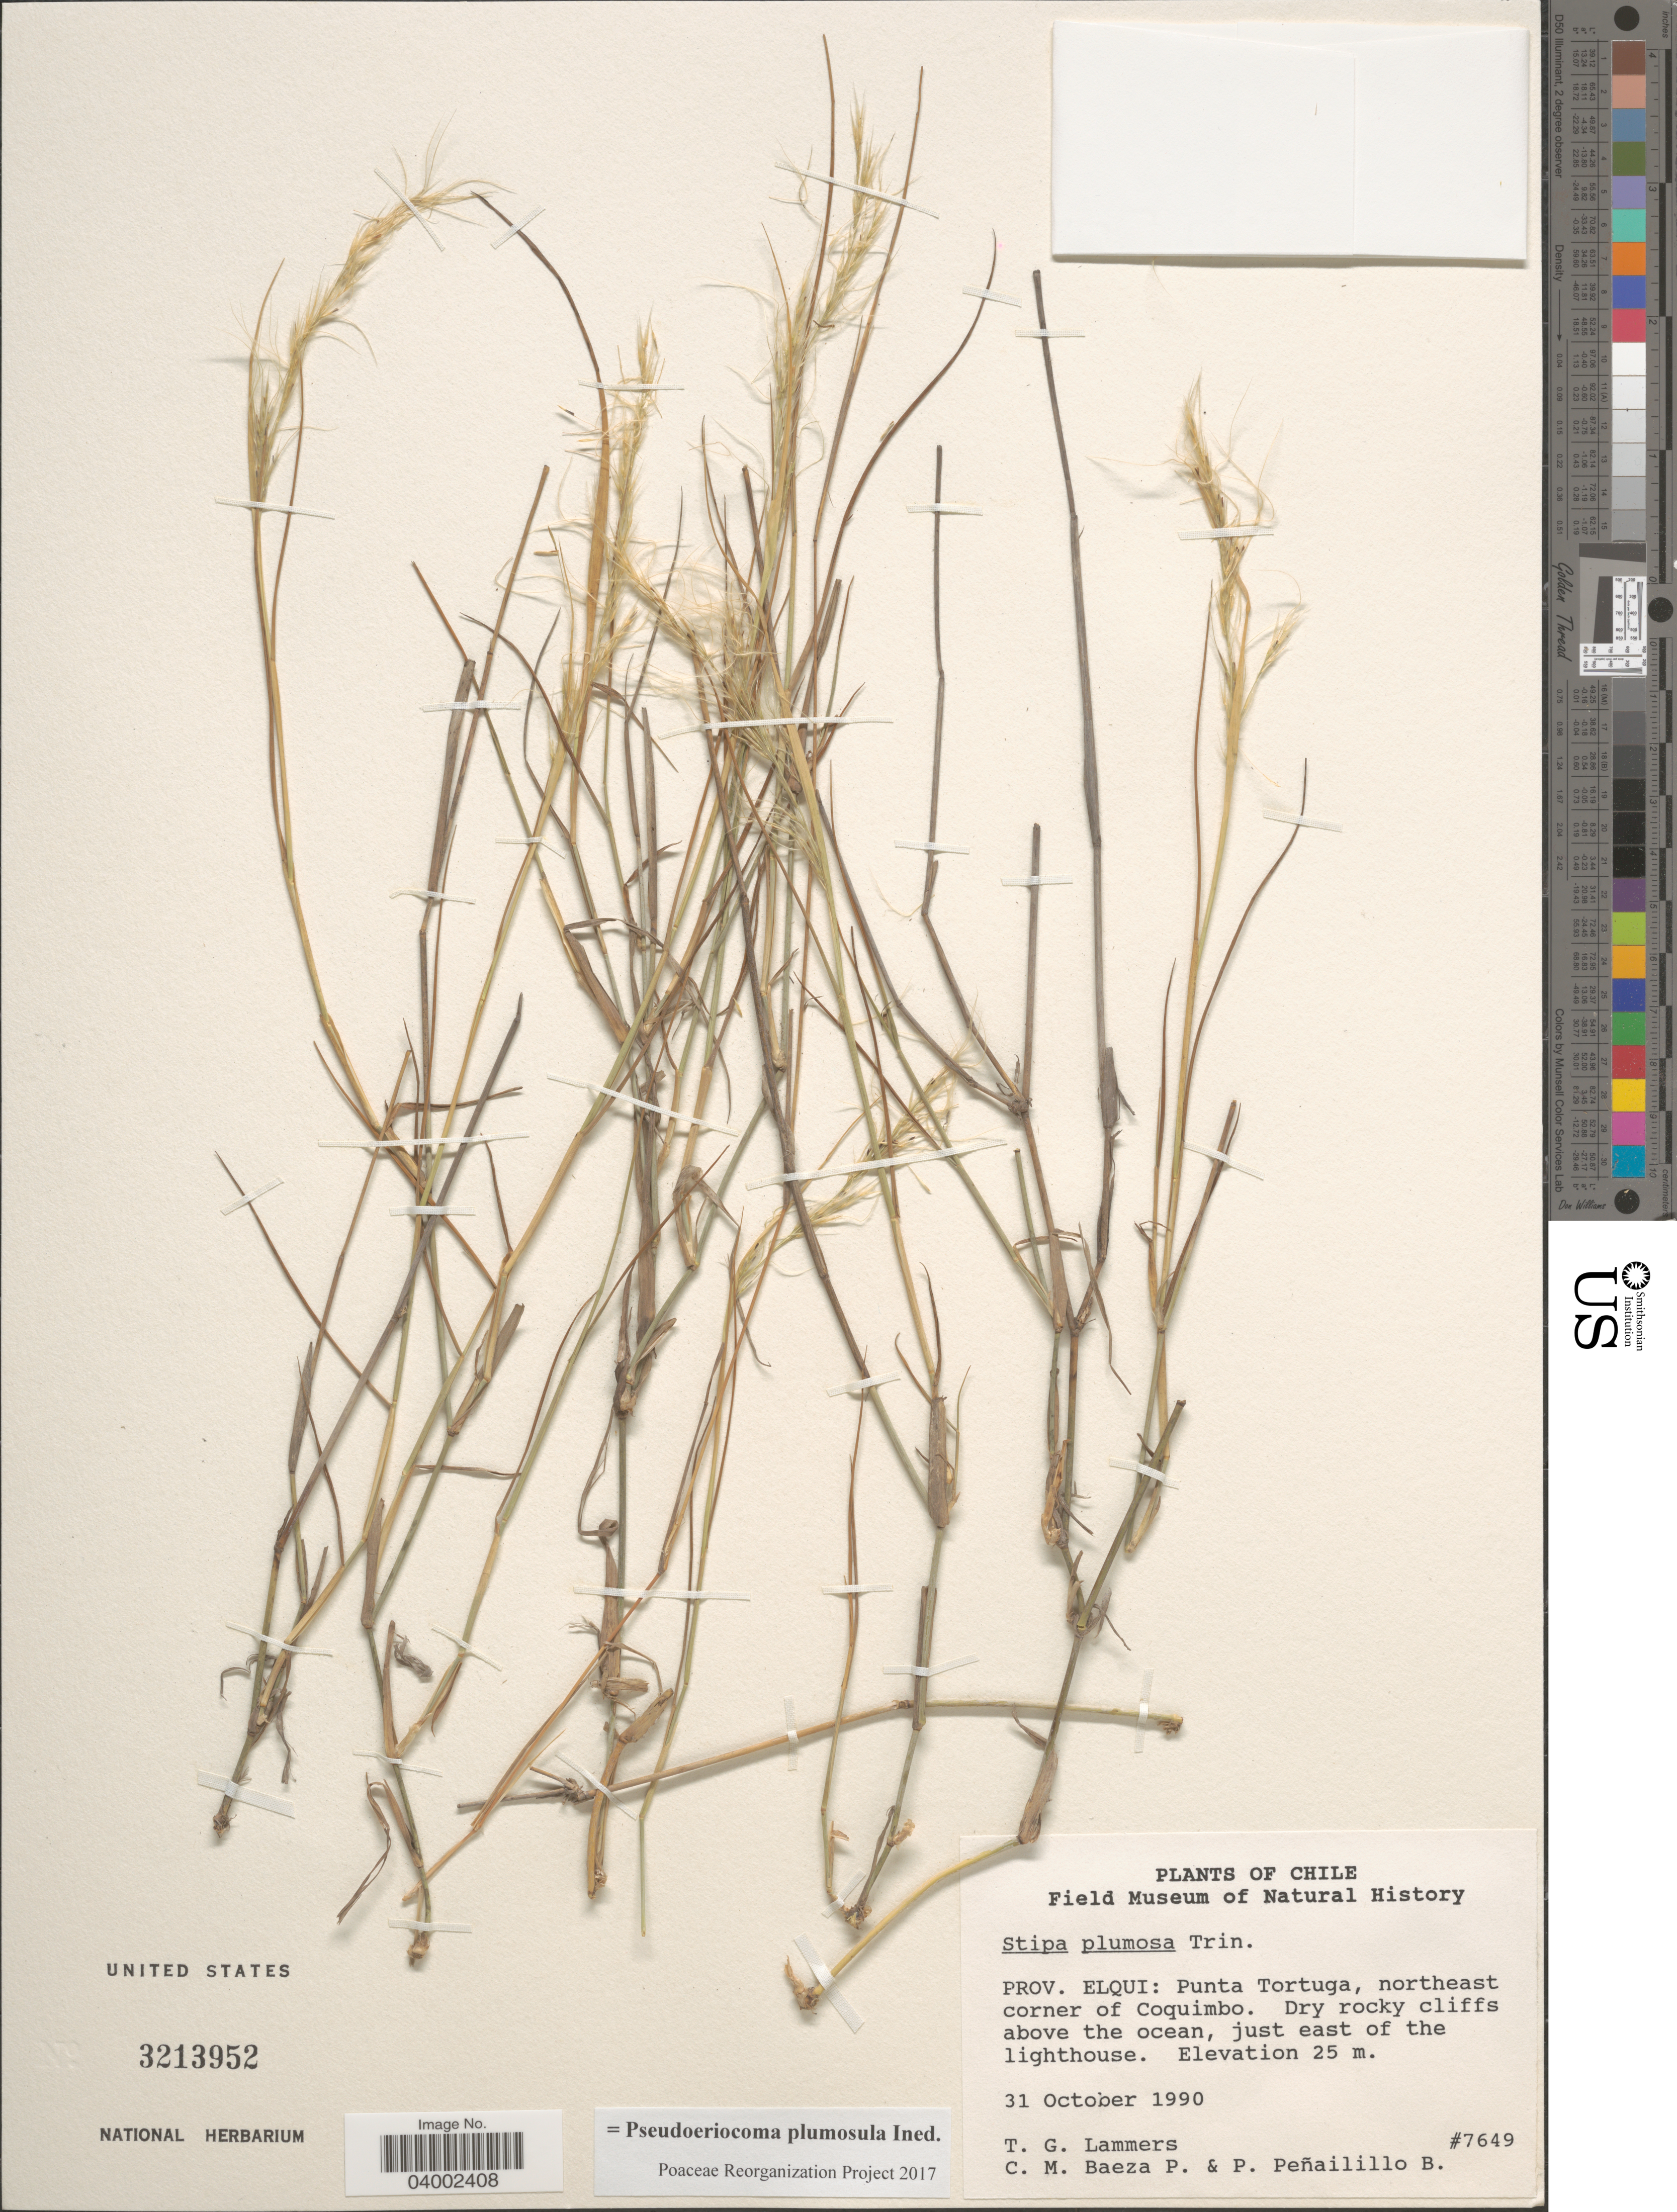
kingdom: Plantae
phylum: Tracheophyta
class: Liliopsida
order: Poales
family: Poaceae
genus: Pseudoeriocoma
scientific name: Pseudoeriocoma plumosula ined.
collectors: T. Lammers, C. Baeza & P. Peñailillo B.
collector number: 7649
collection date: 1990-10-31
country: Chile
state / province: Coquimbo (IV)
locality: Prov. Elqui: Punta Tortuga, northeast corner of Coquimbo. Dry rocky cliffs above the ocean, just east of the lighthouse.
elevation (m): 25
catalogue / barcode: US 3213952